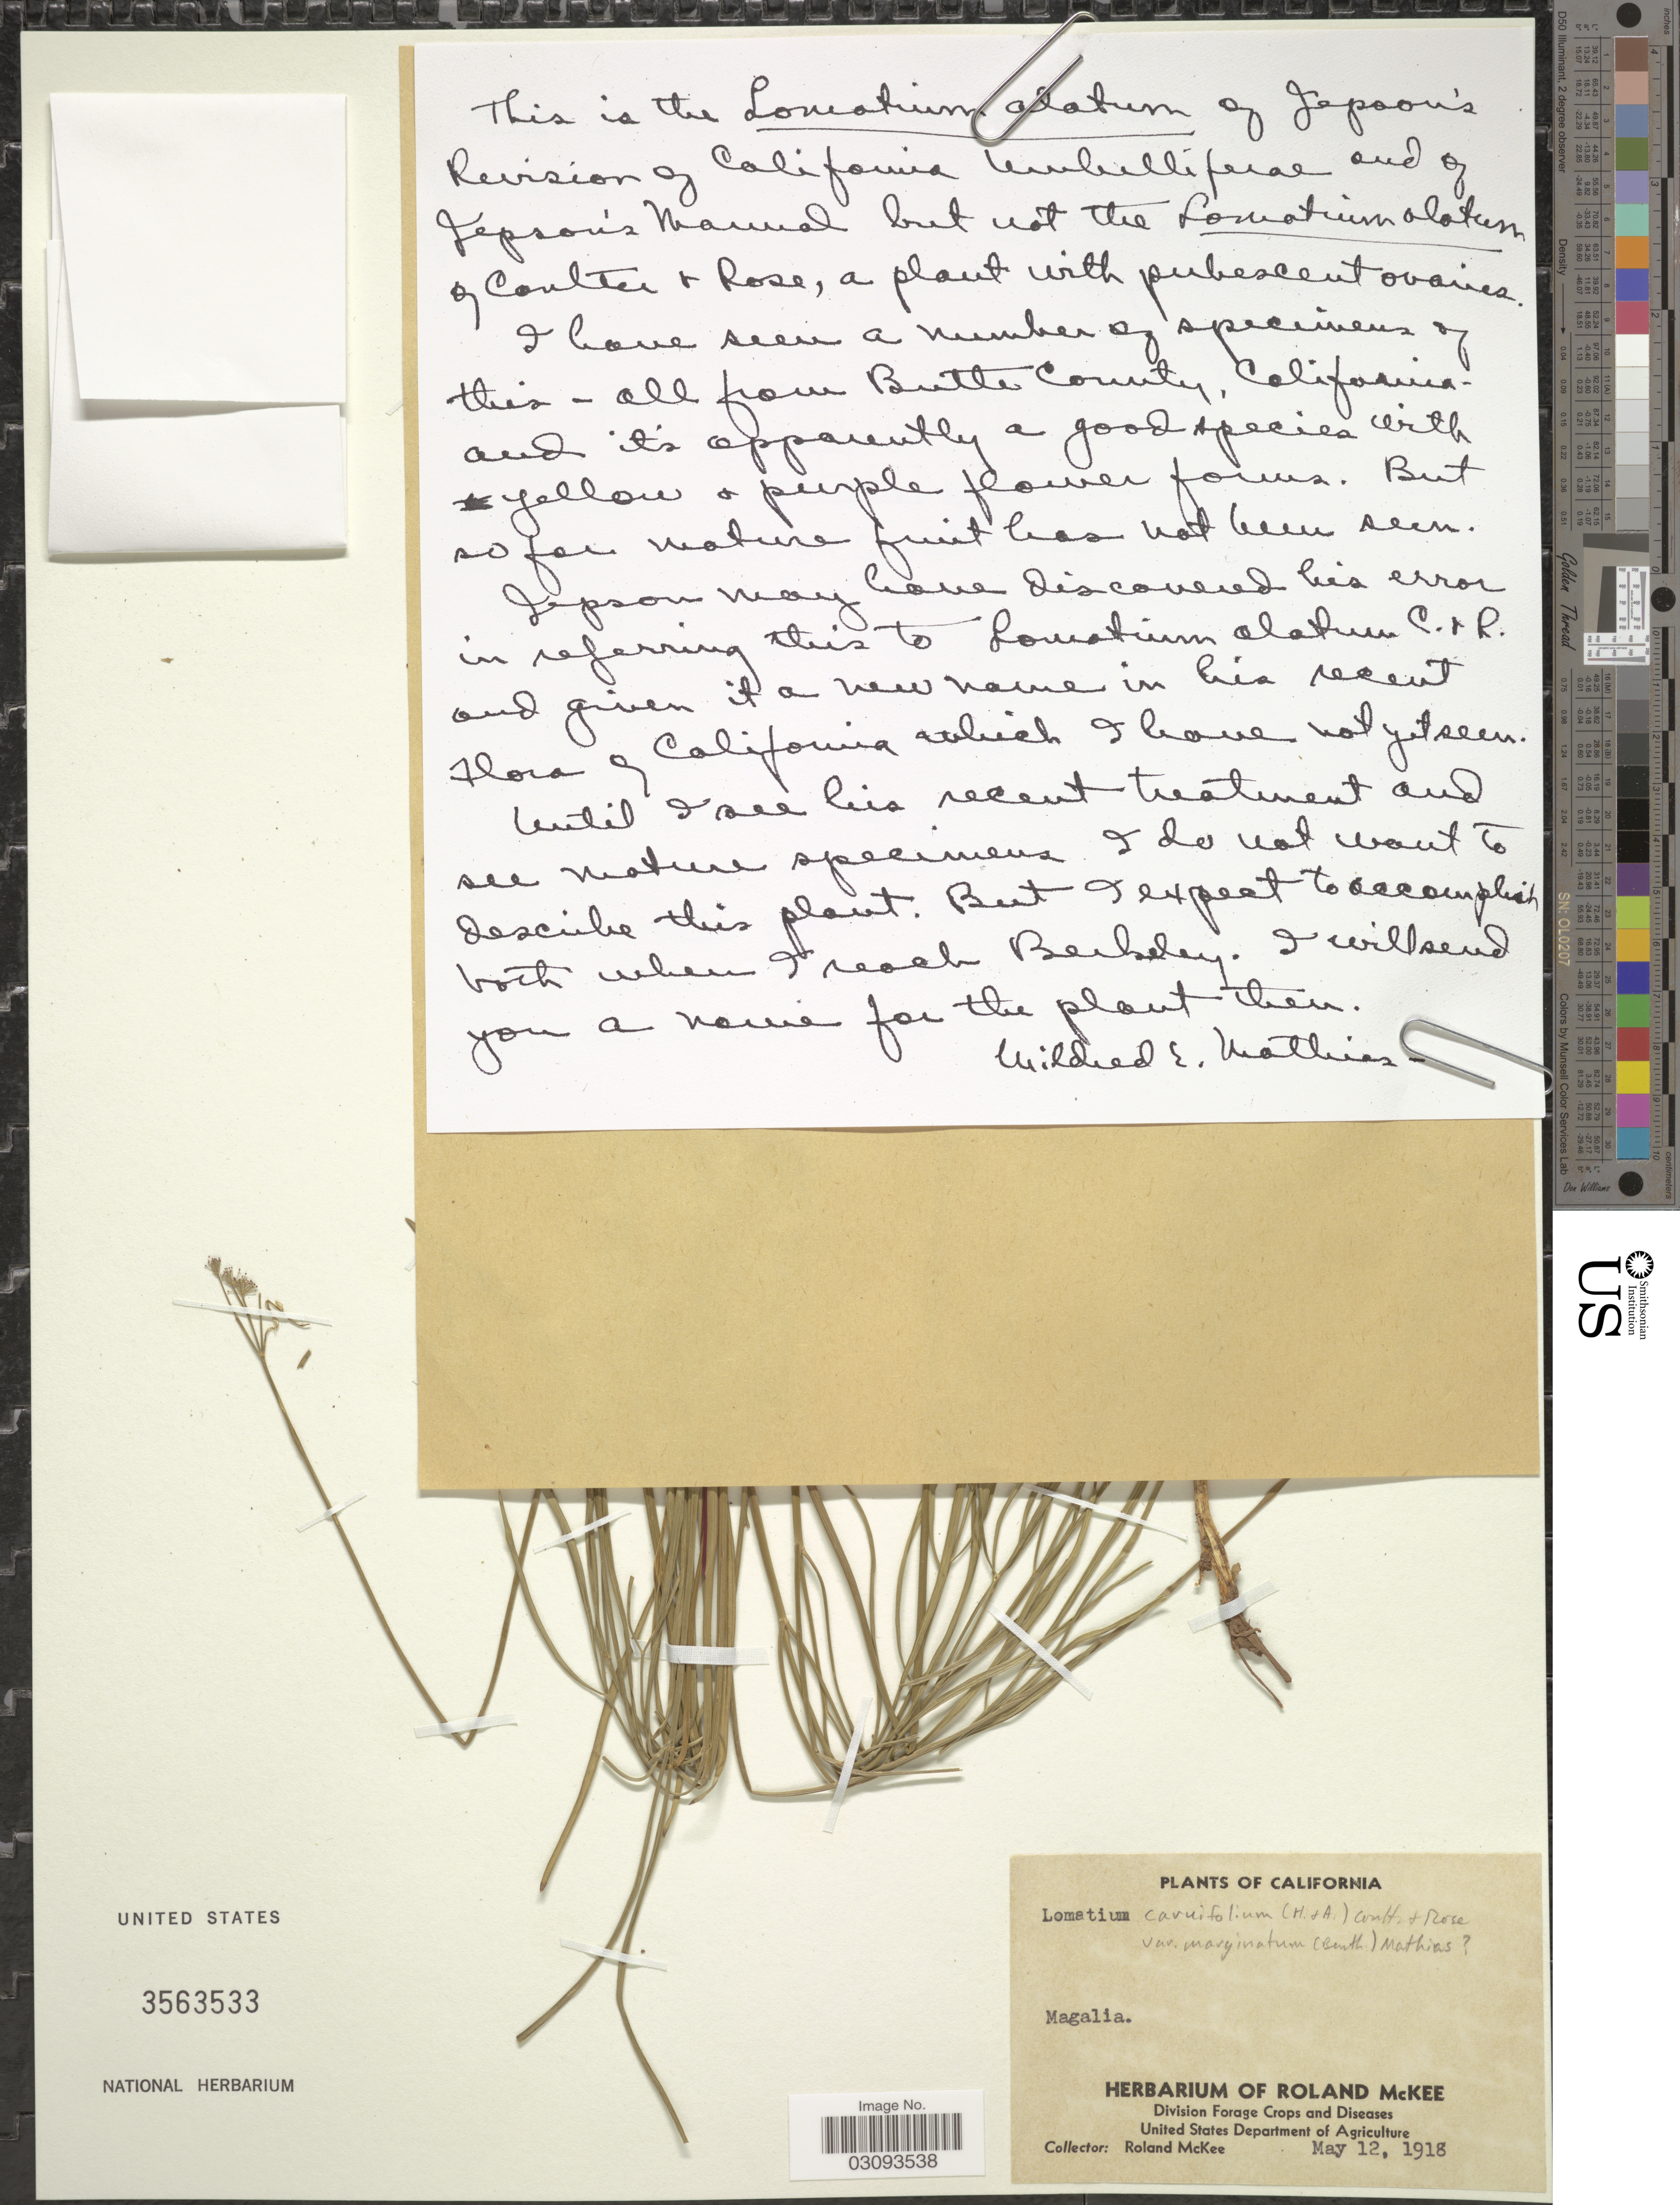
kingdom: Plantae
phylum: Tracheophyta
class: Magnoliopsida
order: Apiales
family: Apiaceae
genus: Lomatium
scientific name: Lomatium caruifolium var. caruifolium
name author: (Hook. & Arn.) J.M. Coult. & Rose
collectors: R. Mckee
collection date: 1918-05-12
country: United States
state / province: California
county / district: Butte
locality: Butte County. [unsure placement] Magalia.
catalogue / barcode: US 3563533